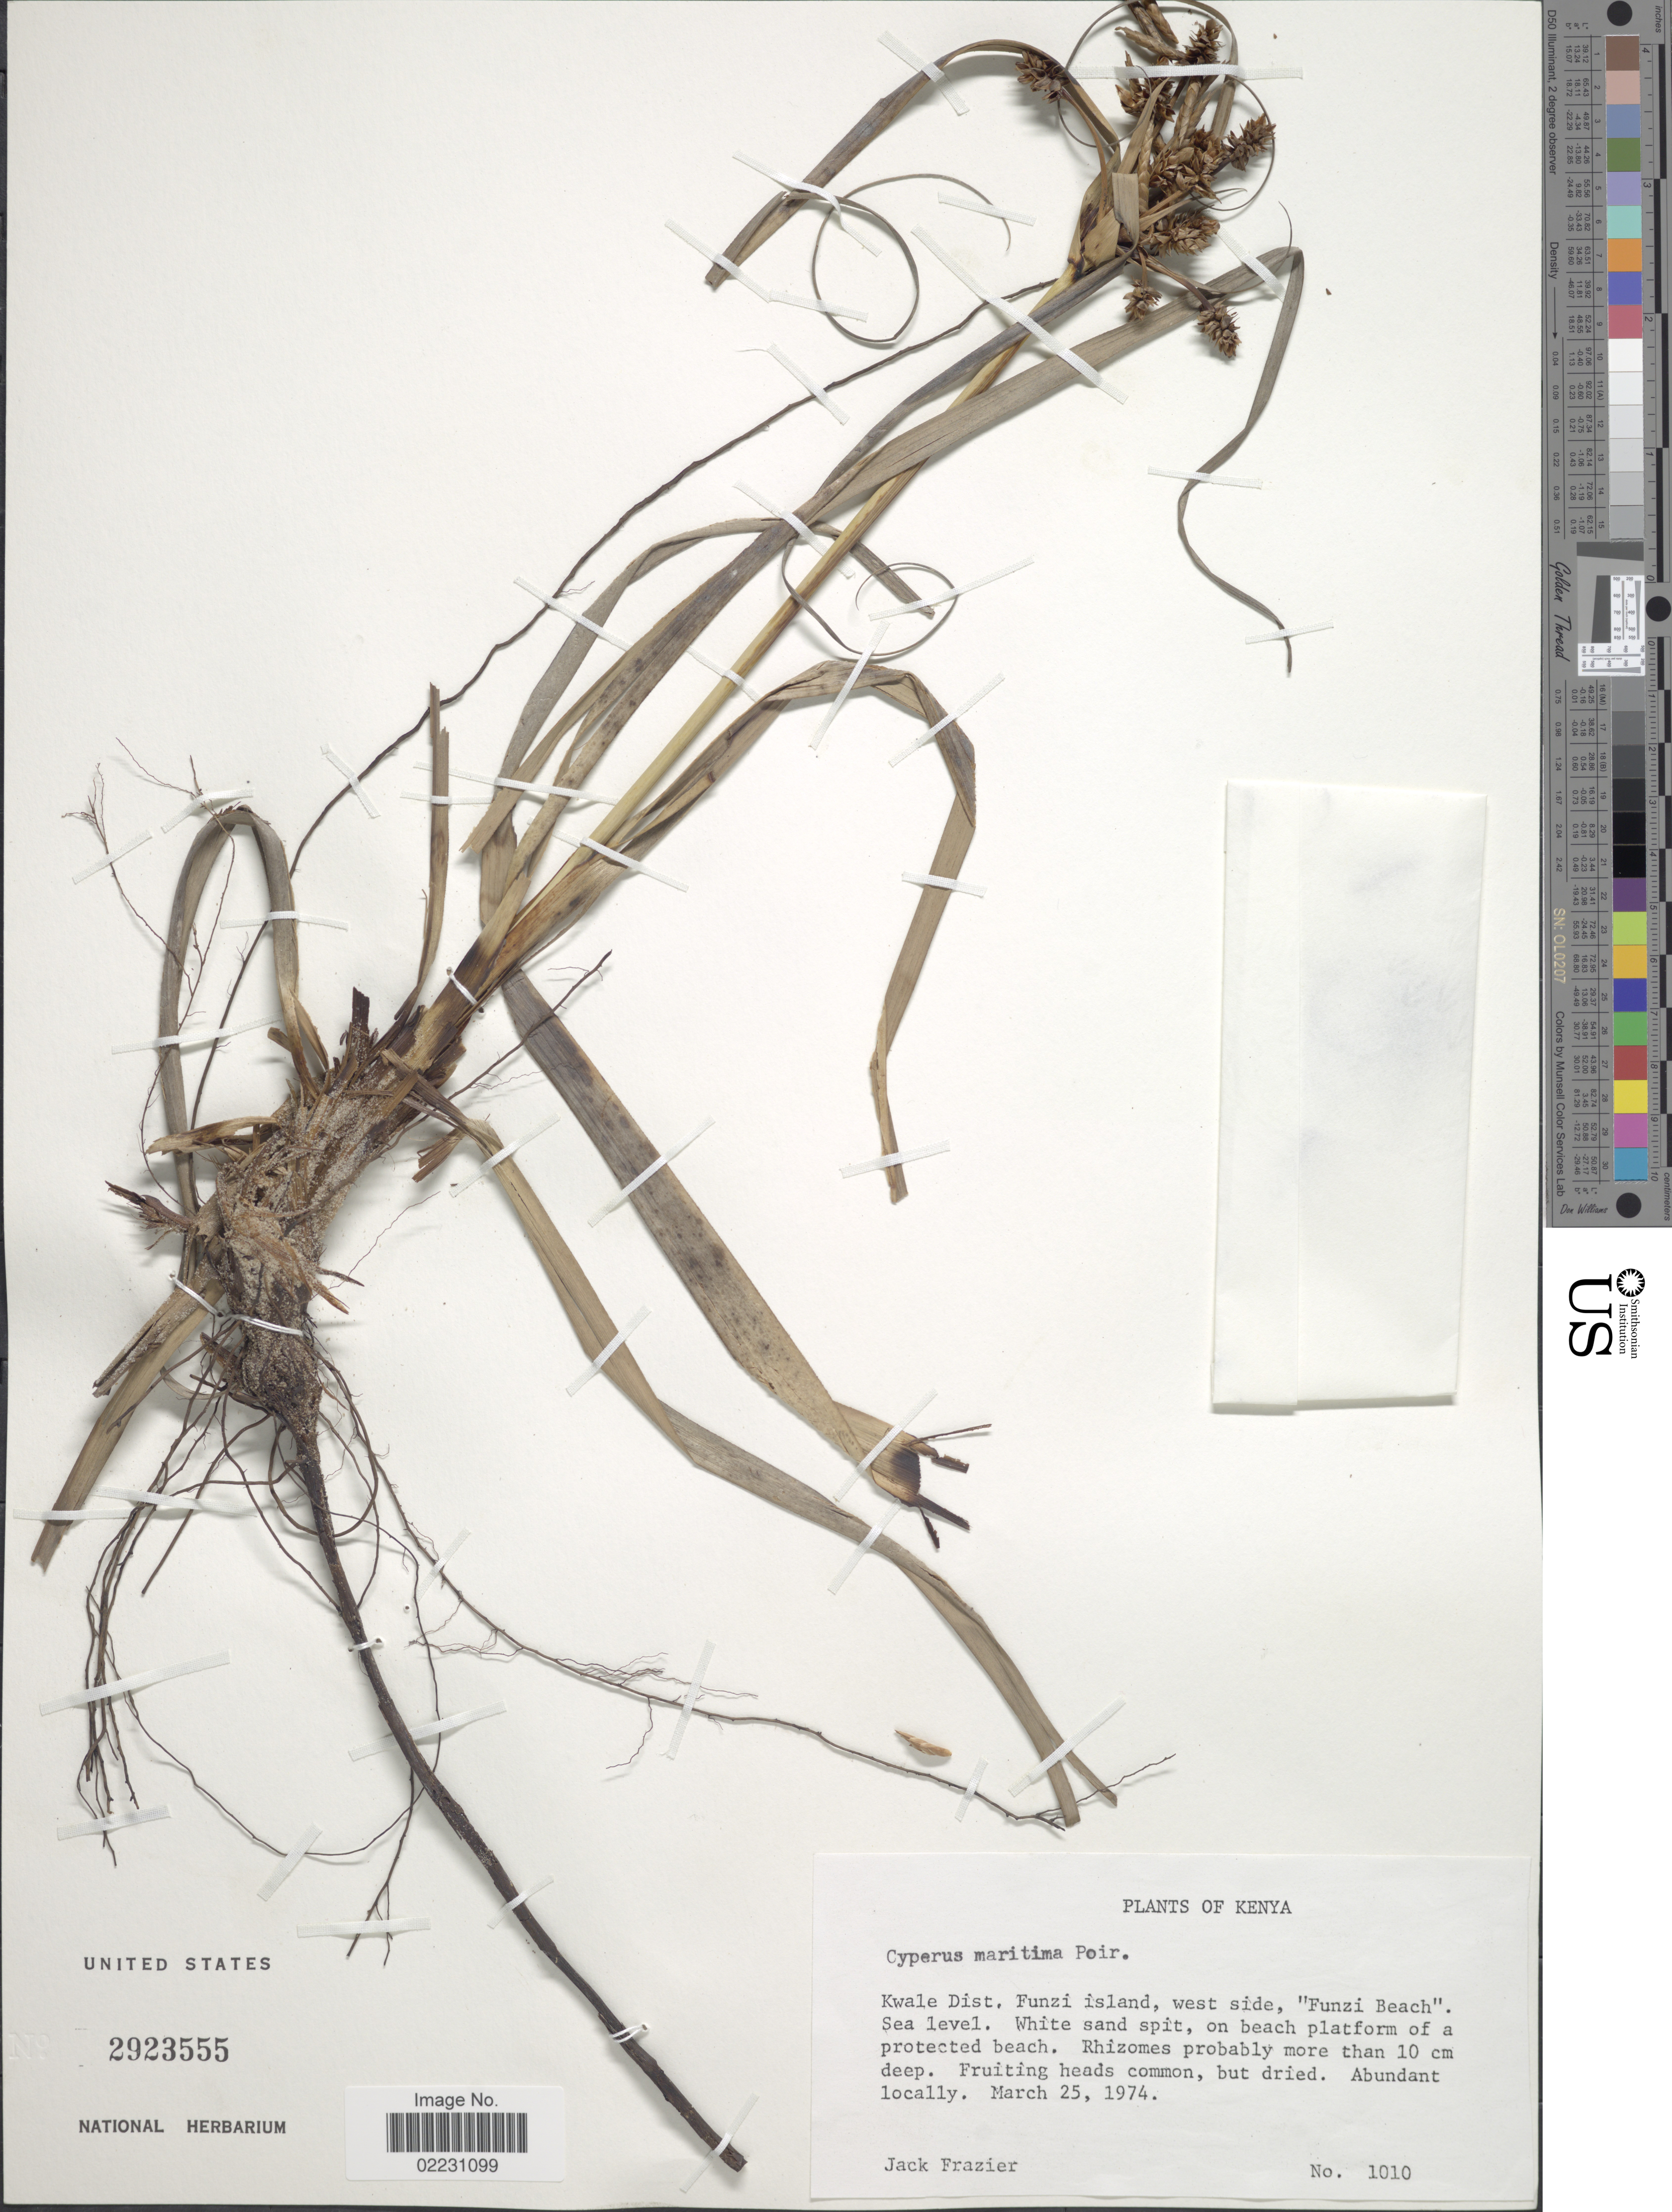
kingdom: Plantae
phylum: Tracheophyta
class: Liliopsida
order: Poales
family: Cyperaceae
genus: Cyperus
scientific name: Cyperus crassipes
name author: Vahl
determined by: Strong, Mark T., (BOT), Smithsonian Institution - National Museum of Natural History (UNITED STATES)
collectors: J. Frazier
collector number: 1010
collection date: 1974-03-25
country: Kenya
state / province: Kwale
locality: Kwale Dist. Funzi island, west side, "Funzi Beach".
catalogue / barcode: US 2923555